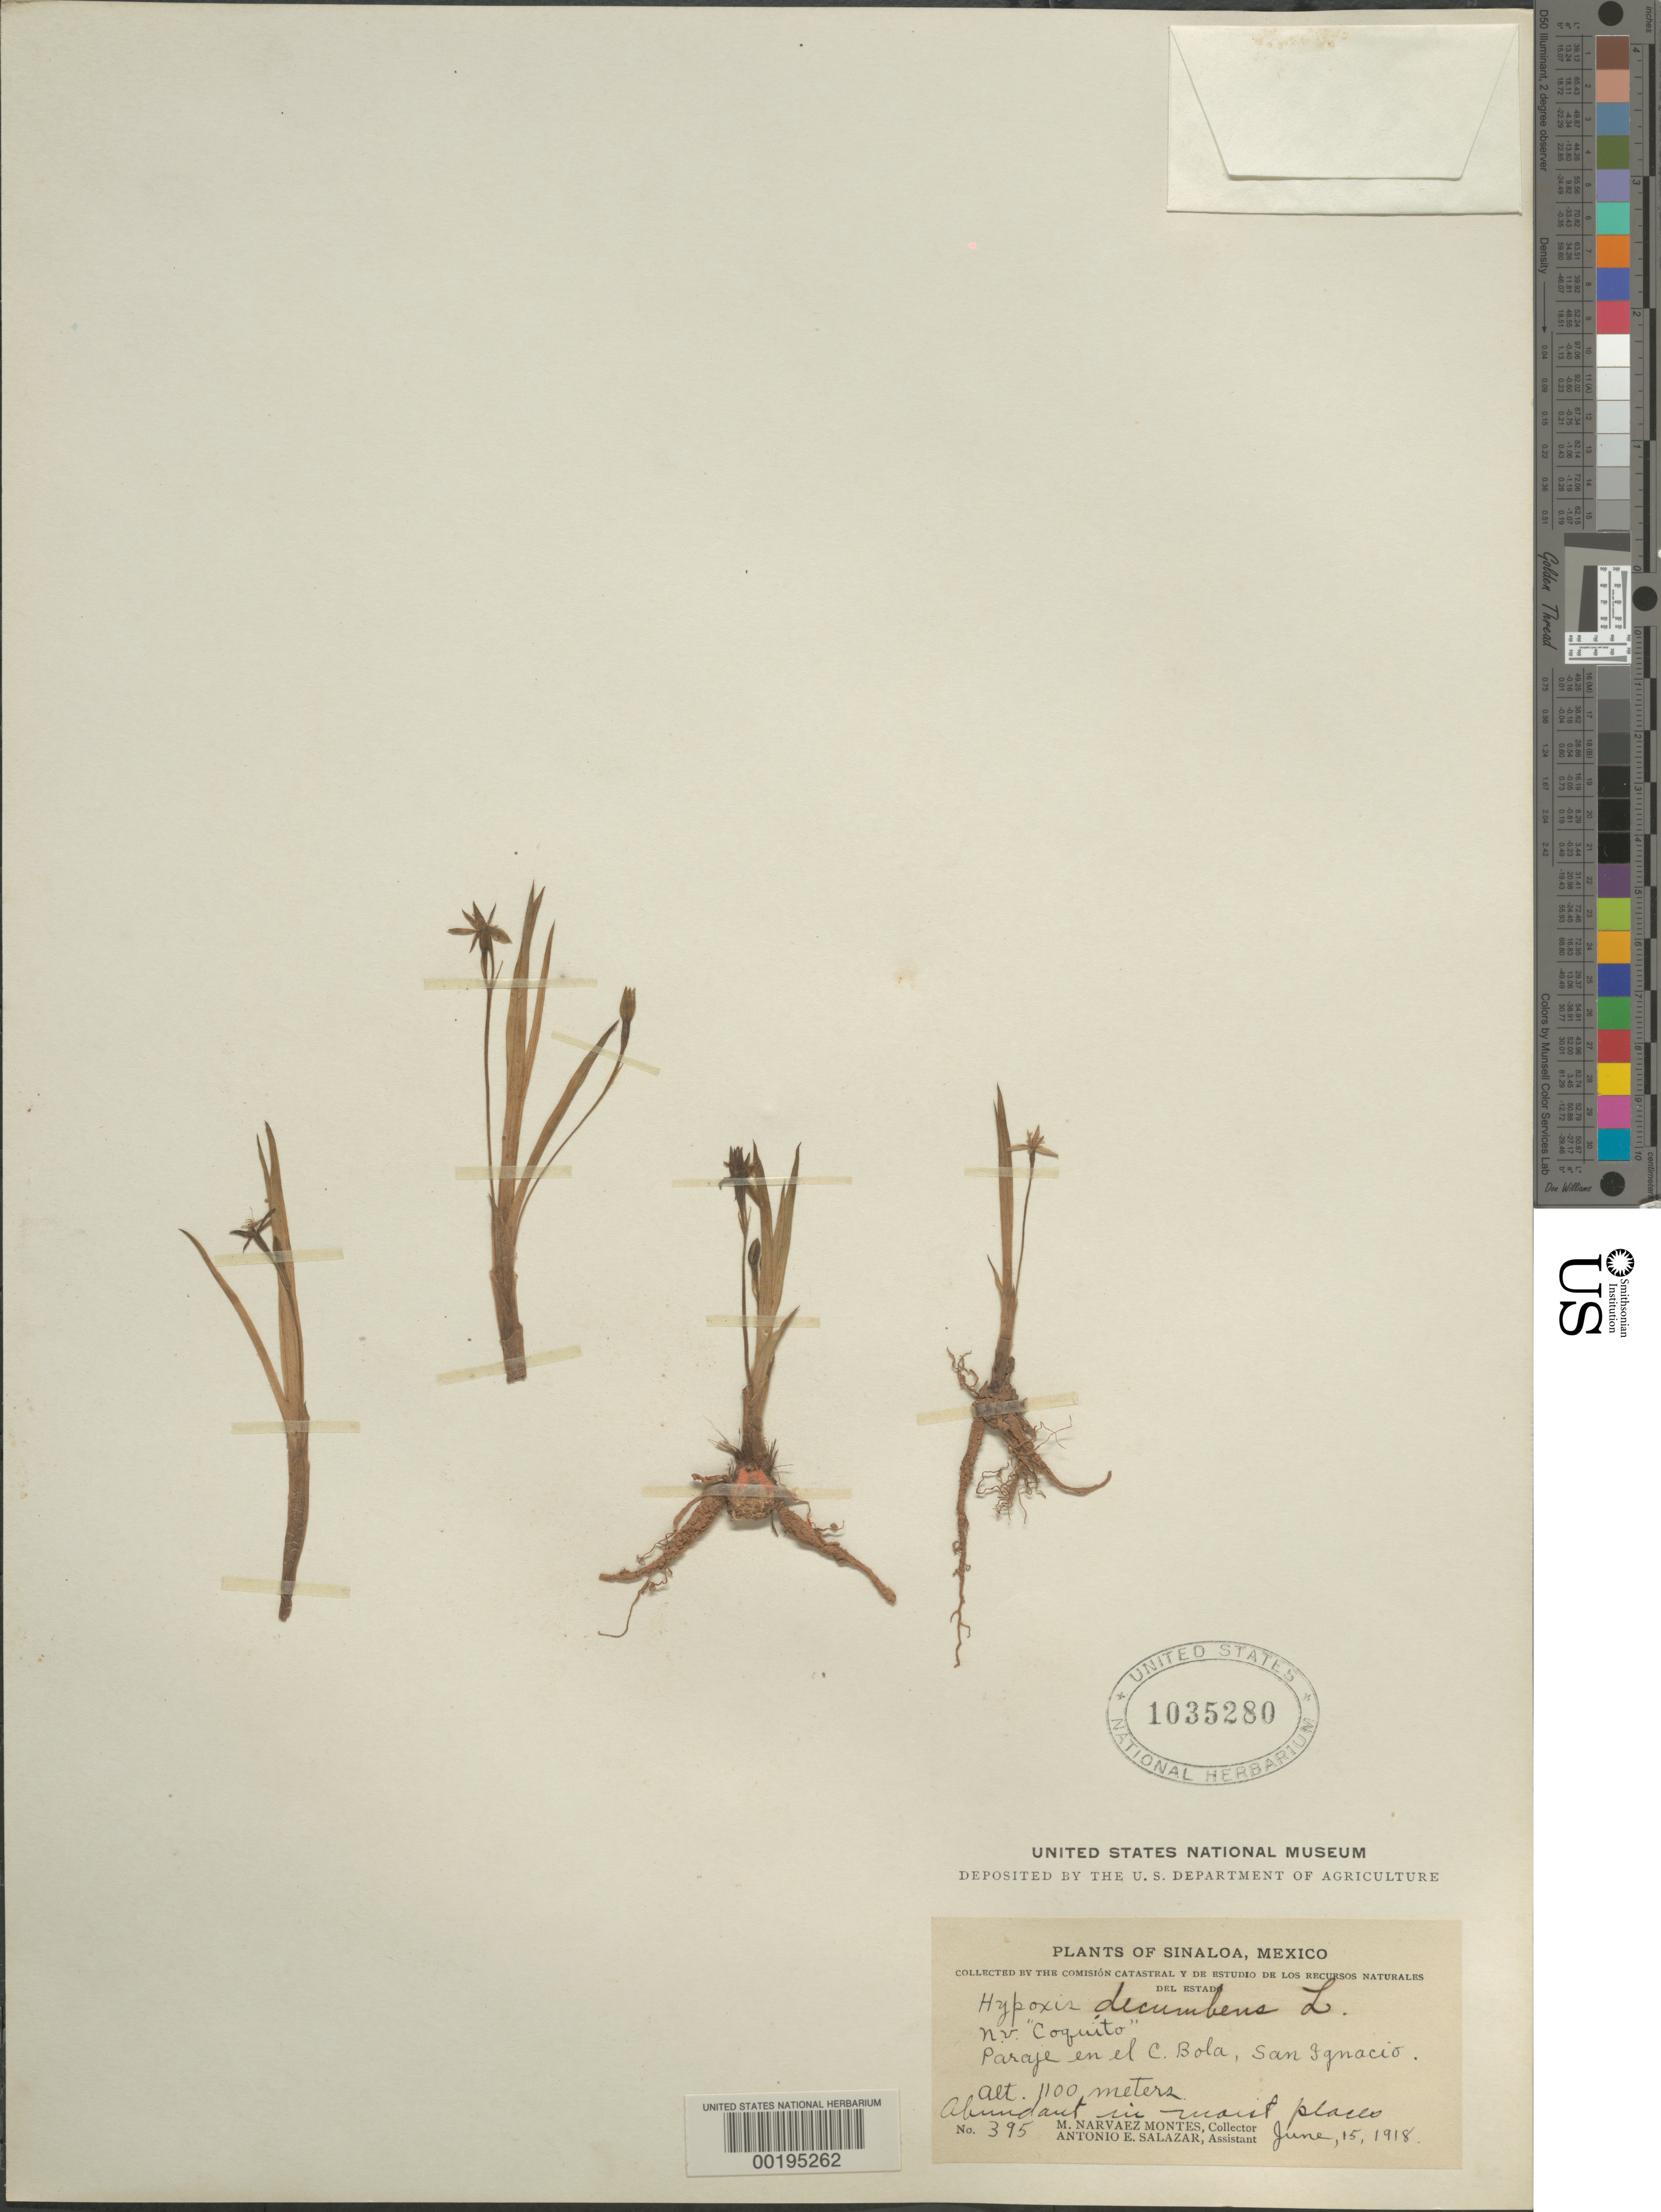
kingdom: Plantae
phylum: Tracheophyta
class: Liliopsida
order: Asparagales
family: Hypoxidaceae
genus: Hypoxis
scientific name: Hypoxis decumbens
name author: L.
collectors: M. Montes & A. E. Salazar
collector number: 395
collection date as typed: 15 Jun 1918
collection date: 1918-06-15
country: Mexico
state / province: Sinaloa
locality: Paraje en el c. bola, San Ignacio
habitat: In moist places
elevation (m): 1100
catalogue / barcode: US 1035280